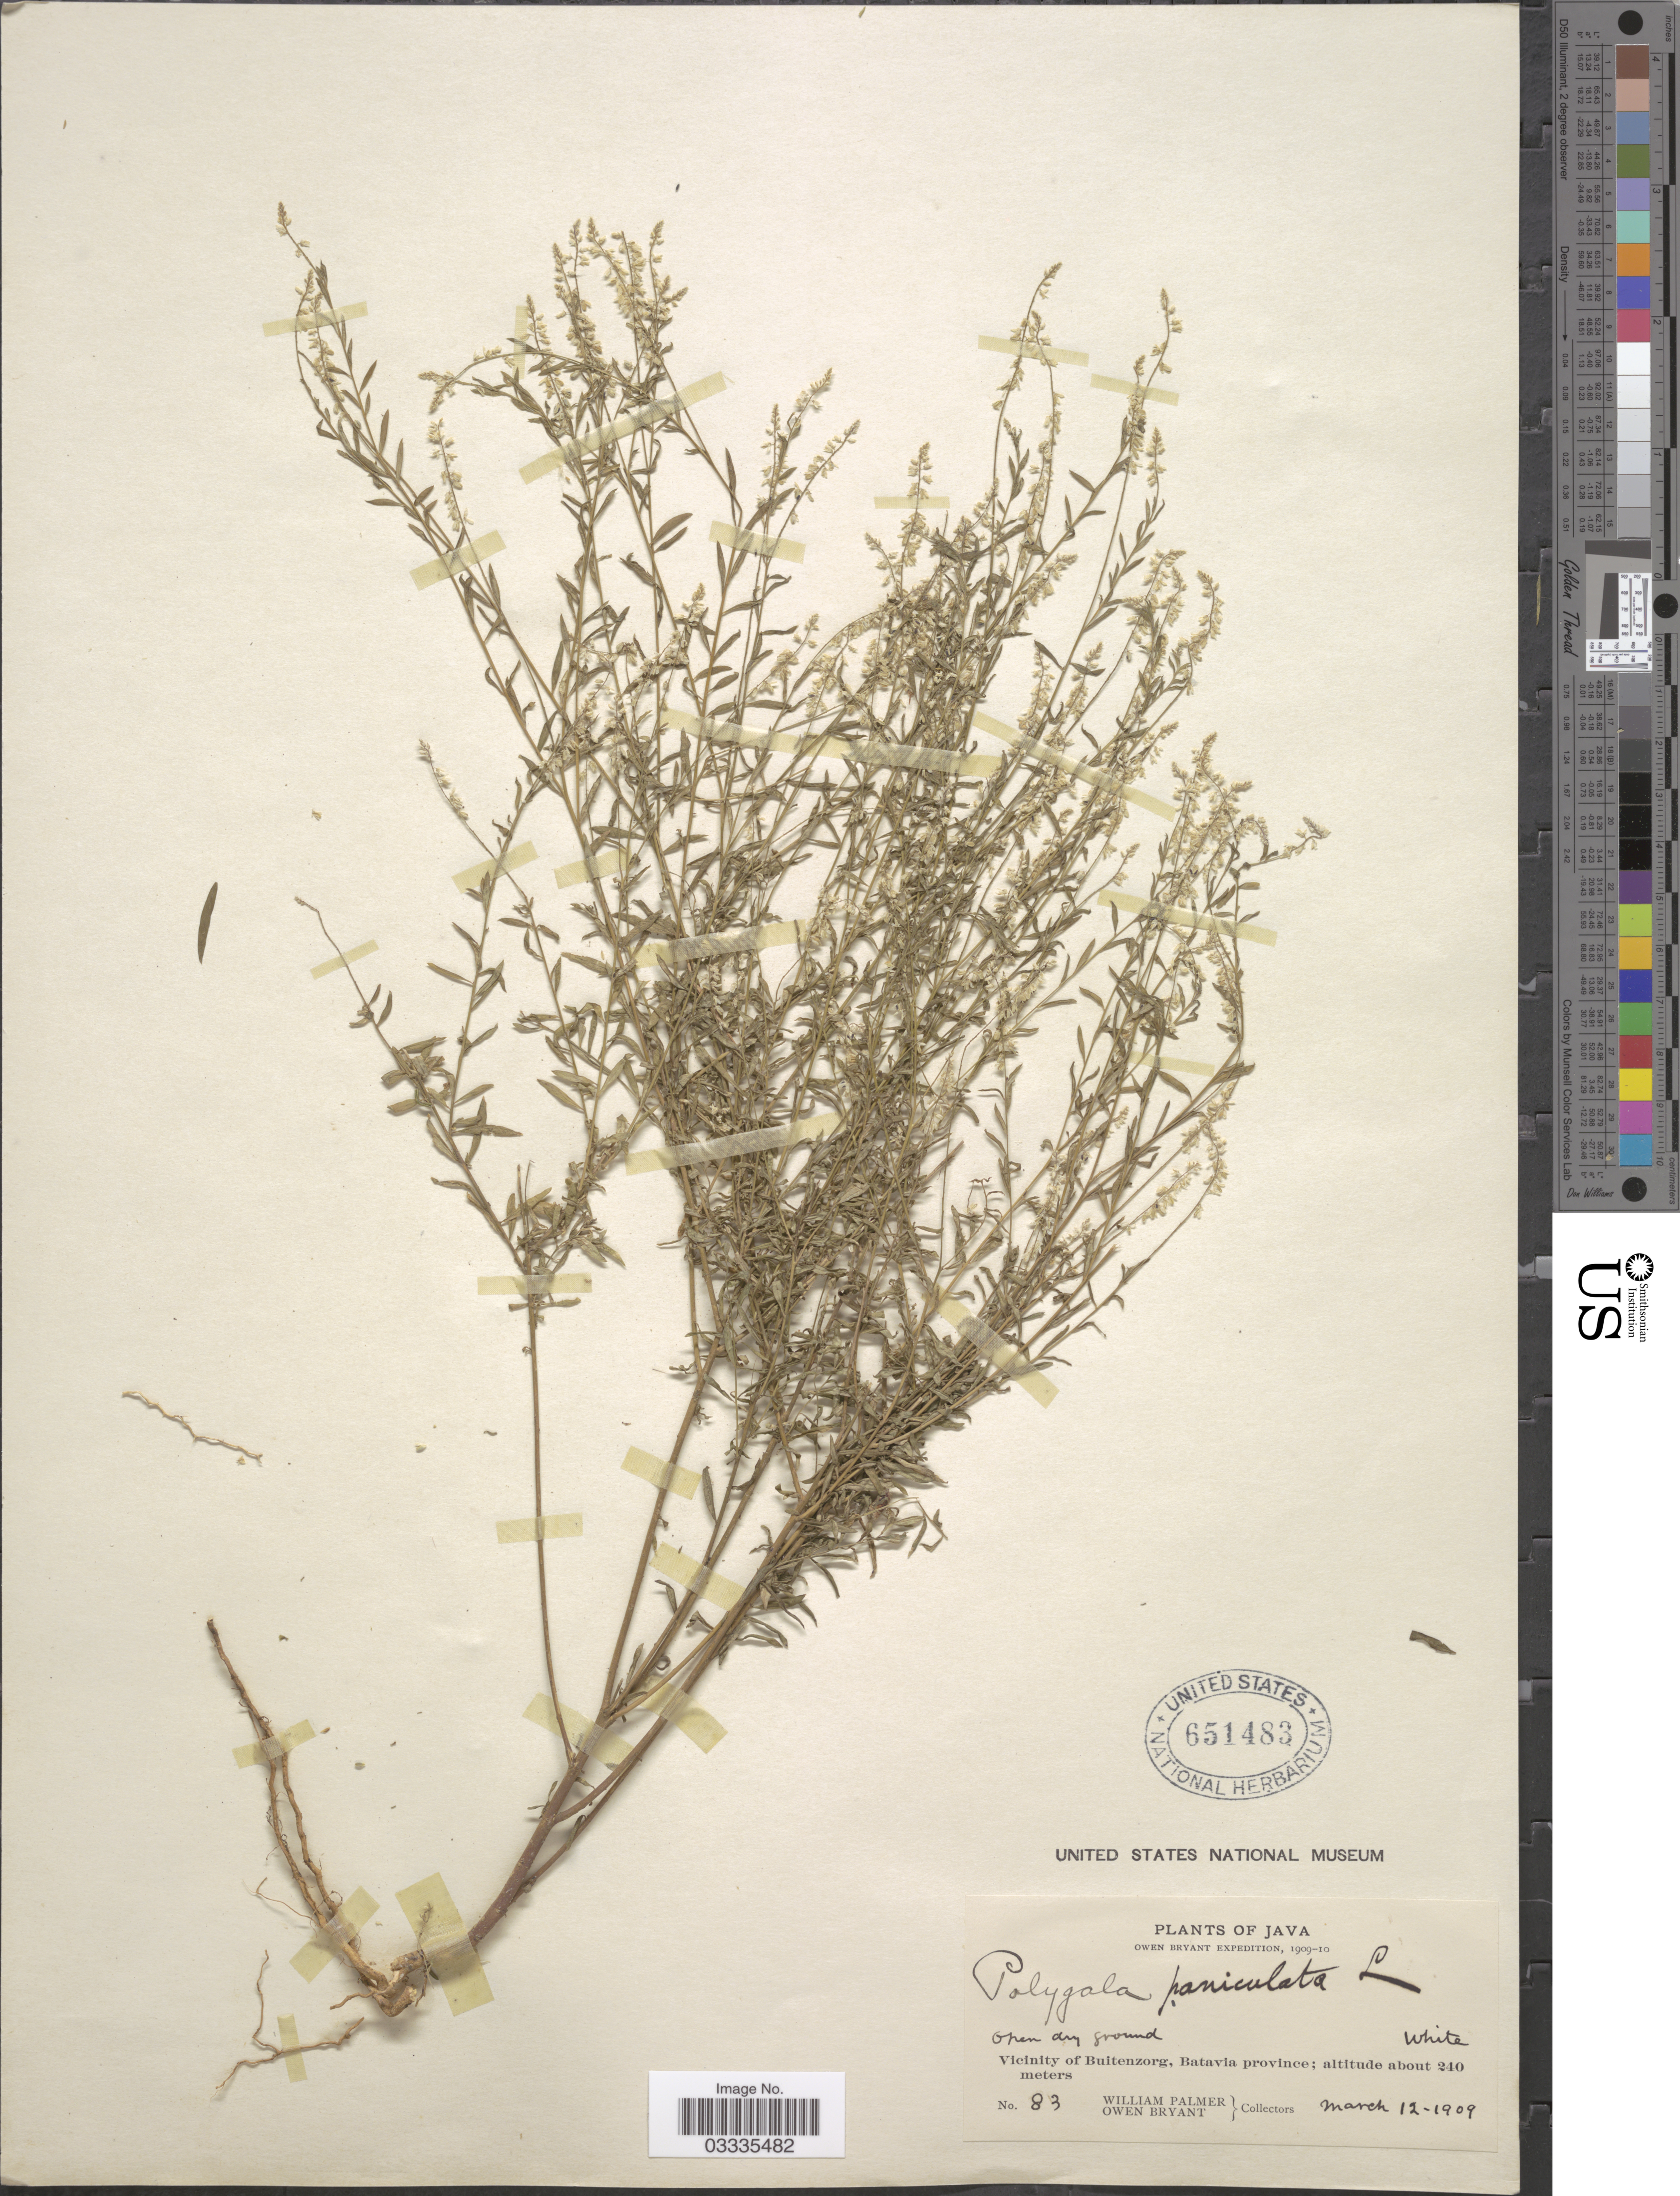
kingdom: Plantae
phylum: Tracheophyta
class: Magnoliopsida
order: Fabales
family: Polygalaceae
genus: Polygala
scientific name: Polygala paniculata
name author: L.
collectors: W. Palmer & O. Bryant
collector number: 83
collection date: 1909-03-12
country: Indonesia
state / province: Java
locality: Vicinity of Buitenzorg, Batavia province.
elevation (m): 240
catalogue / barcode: US 651483